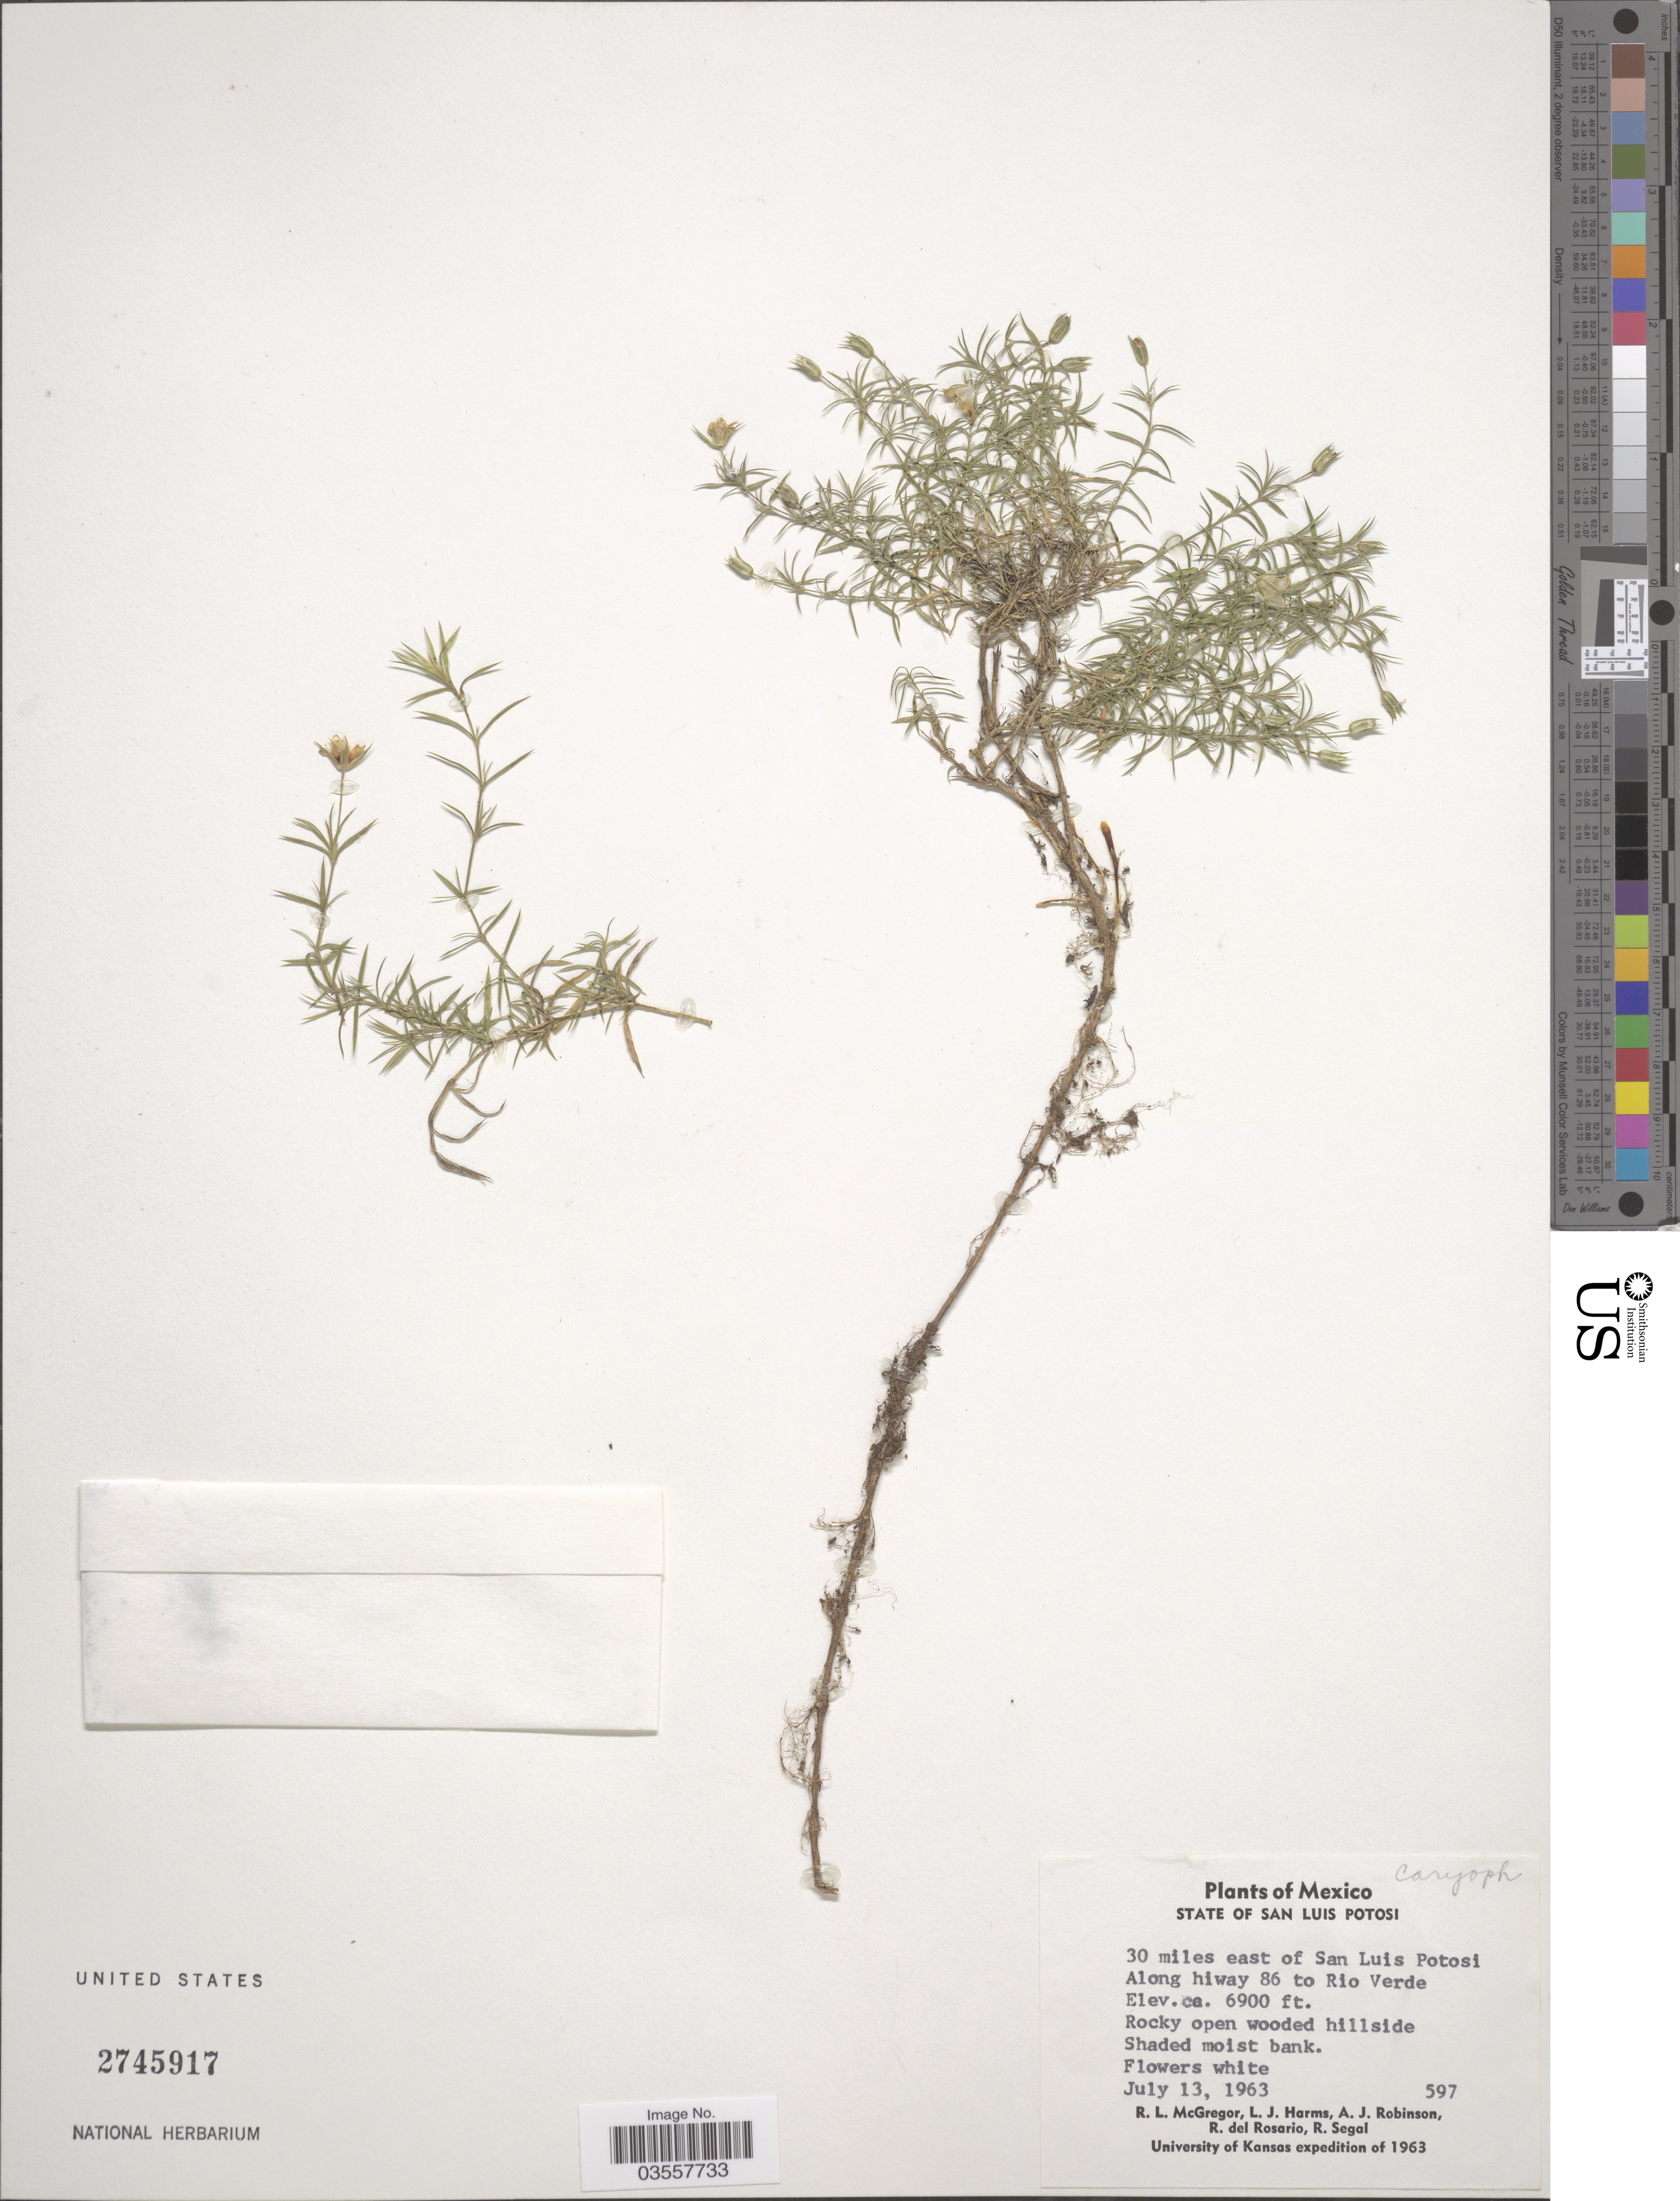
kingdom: Plantae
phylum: Tracheophyta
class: Magnoliopsida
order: Caryophyllales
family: Caryophyllaceae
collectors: R. McGregor, L. Harms, A. J. Robinson, R. del Rosario & R. Segal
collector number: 597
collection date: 1963-07-13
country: Mexico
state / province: San Luis Potosí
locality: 30 miles east of San Luis Potosi. Along hiway 86 to Rio Verde.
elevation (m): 2103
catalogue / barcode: US 2745917